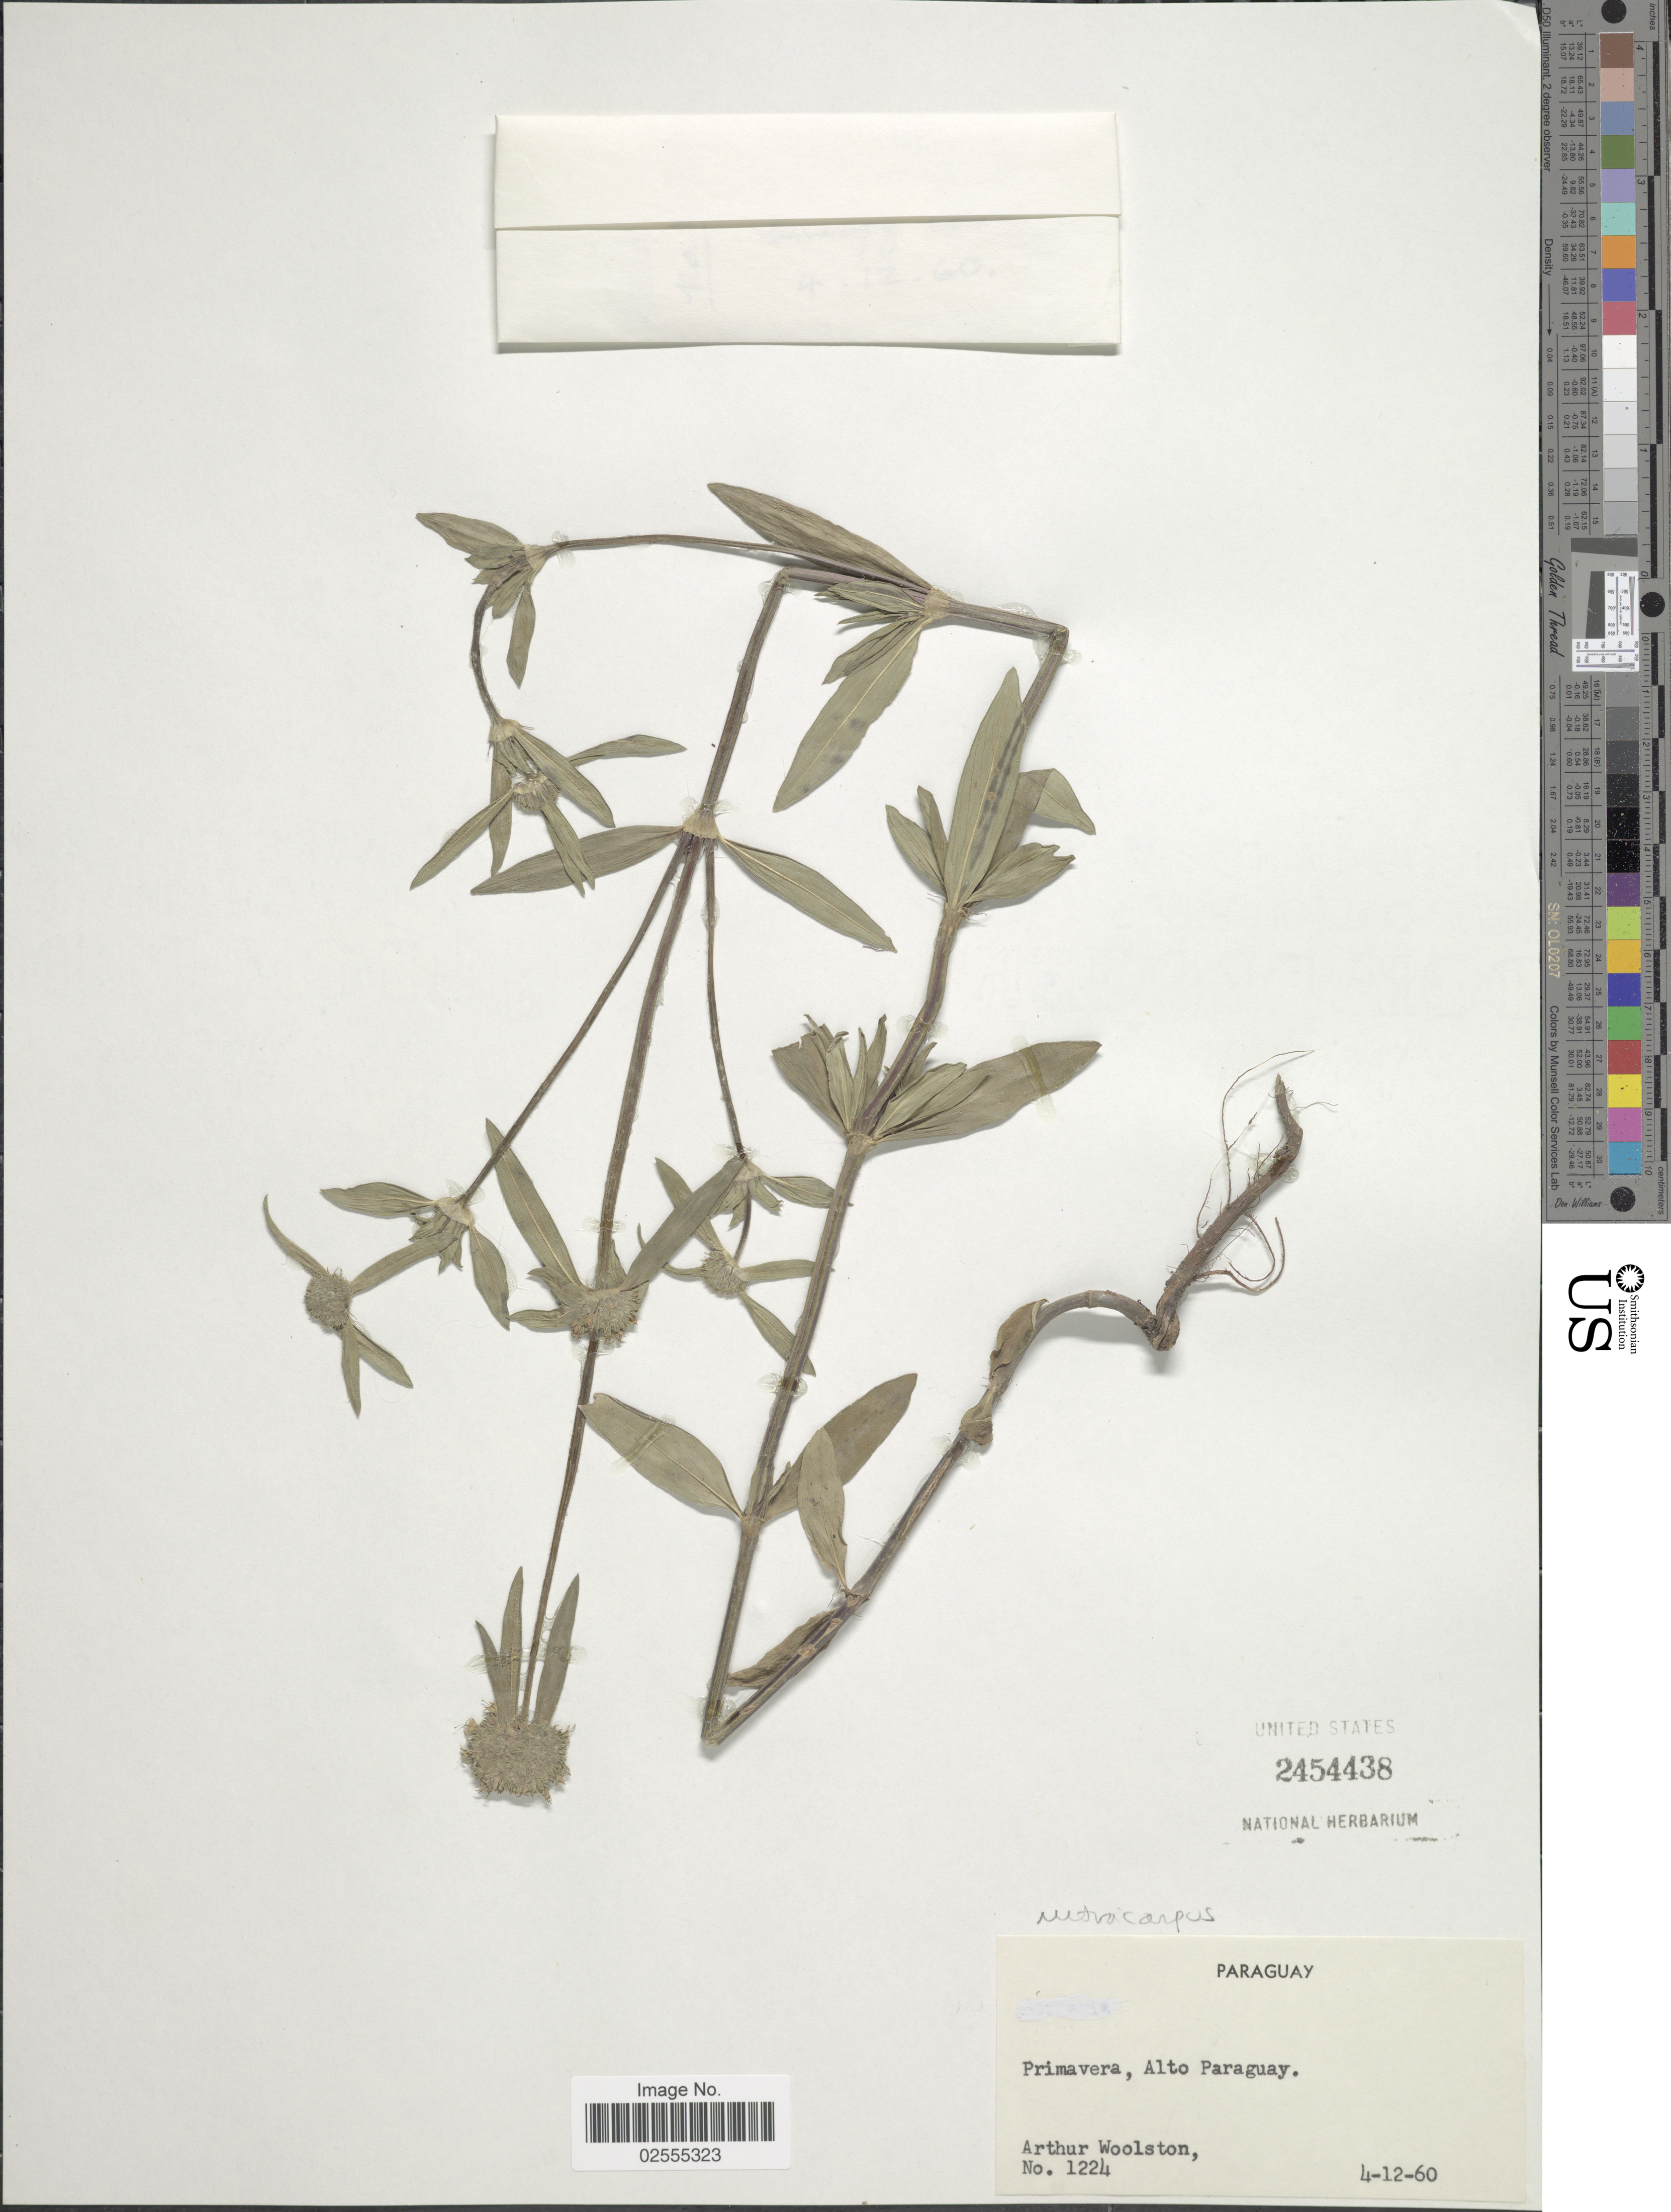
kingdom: Plantae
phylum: Tracheophyta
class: Magnoliopsida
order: Gentianales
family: Rubiaceae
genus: Mitracarpus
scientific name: Mitracarpus sp.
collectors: A. L. Woolston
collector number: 1224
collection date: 1960-12-04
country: Paraguay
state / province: Alto Paraguay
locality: Primavera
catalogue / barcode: US 2454438